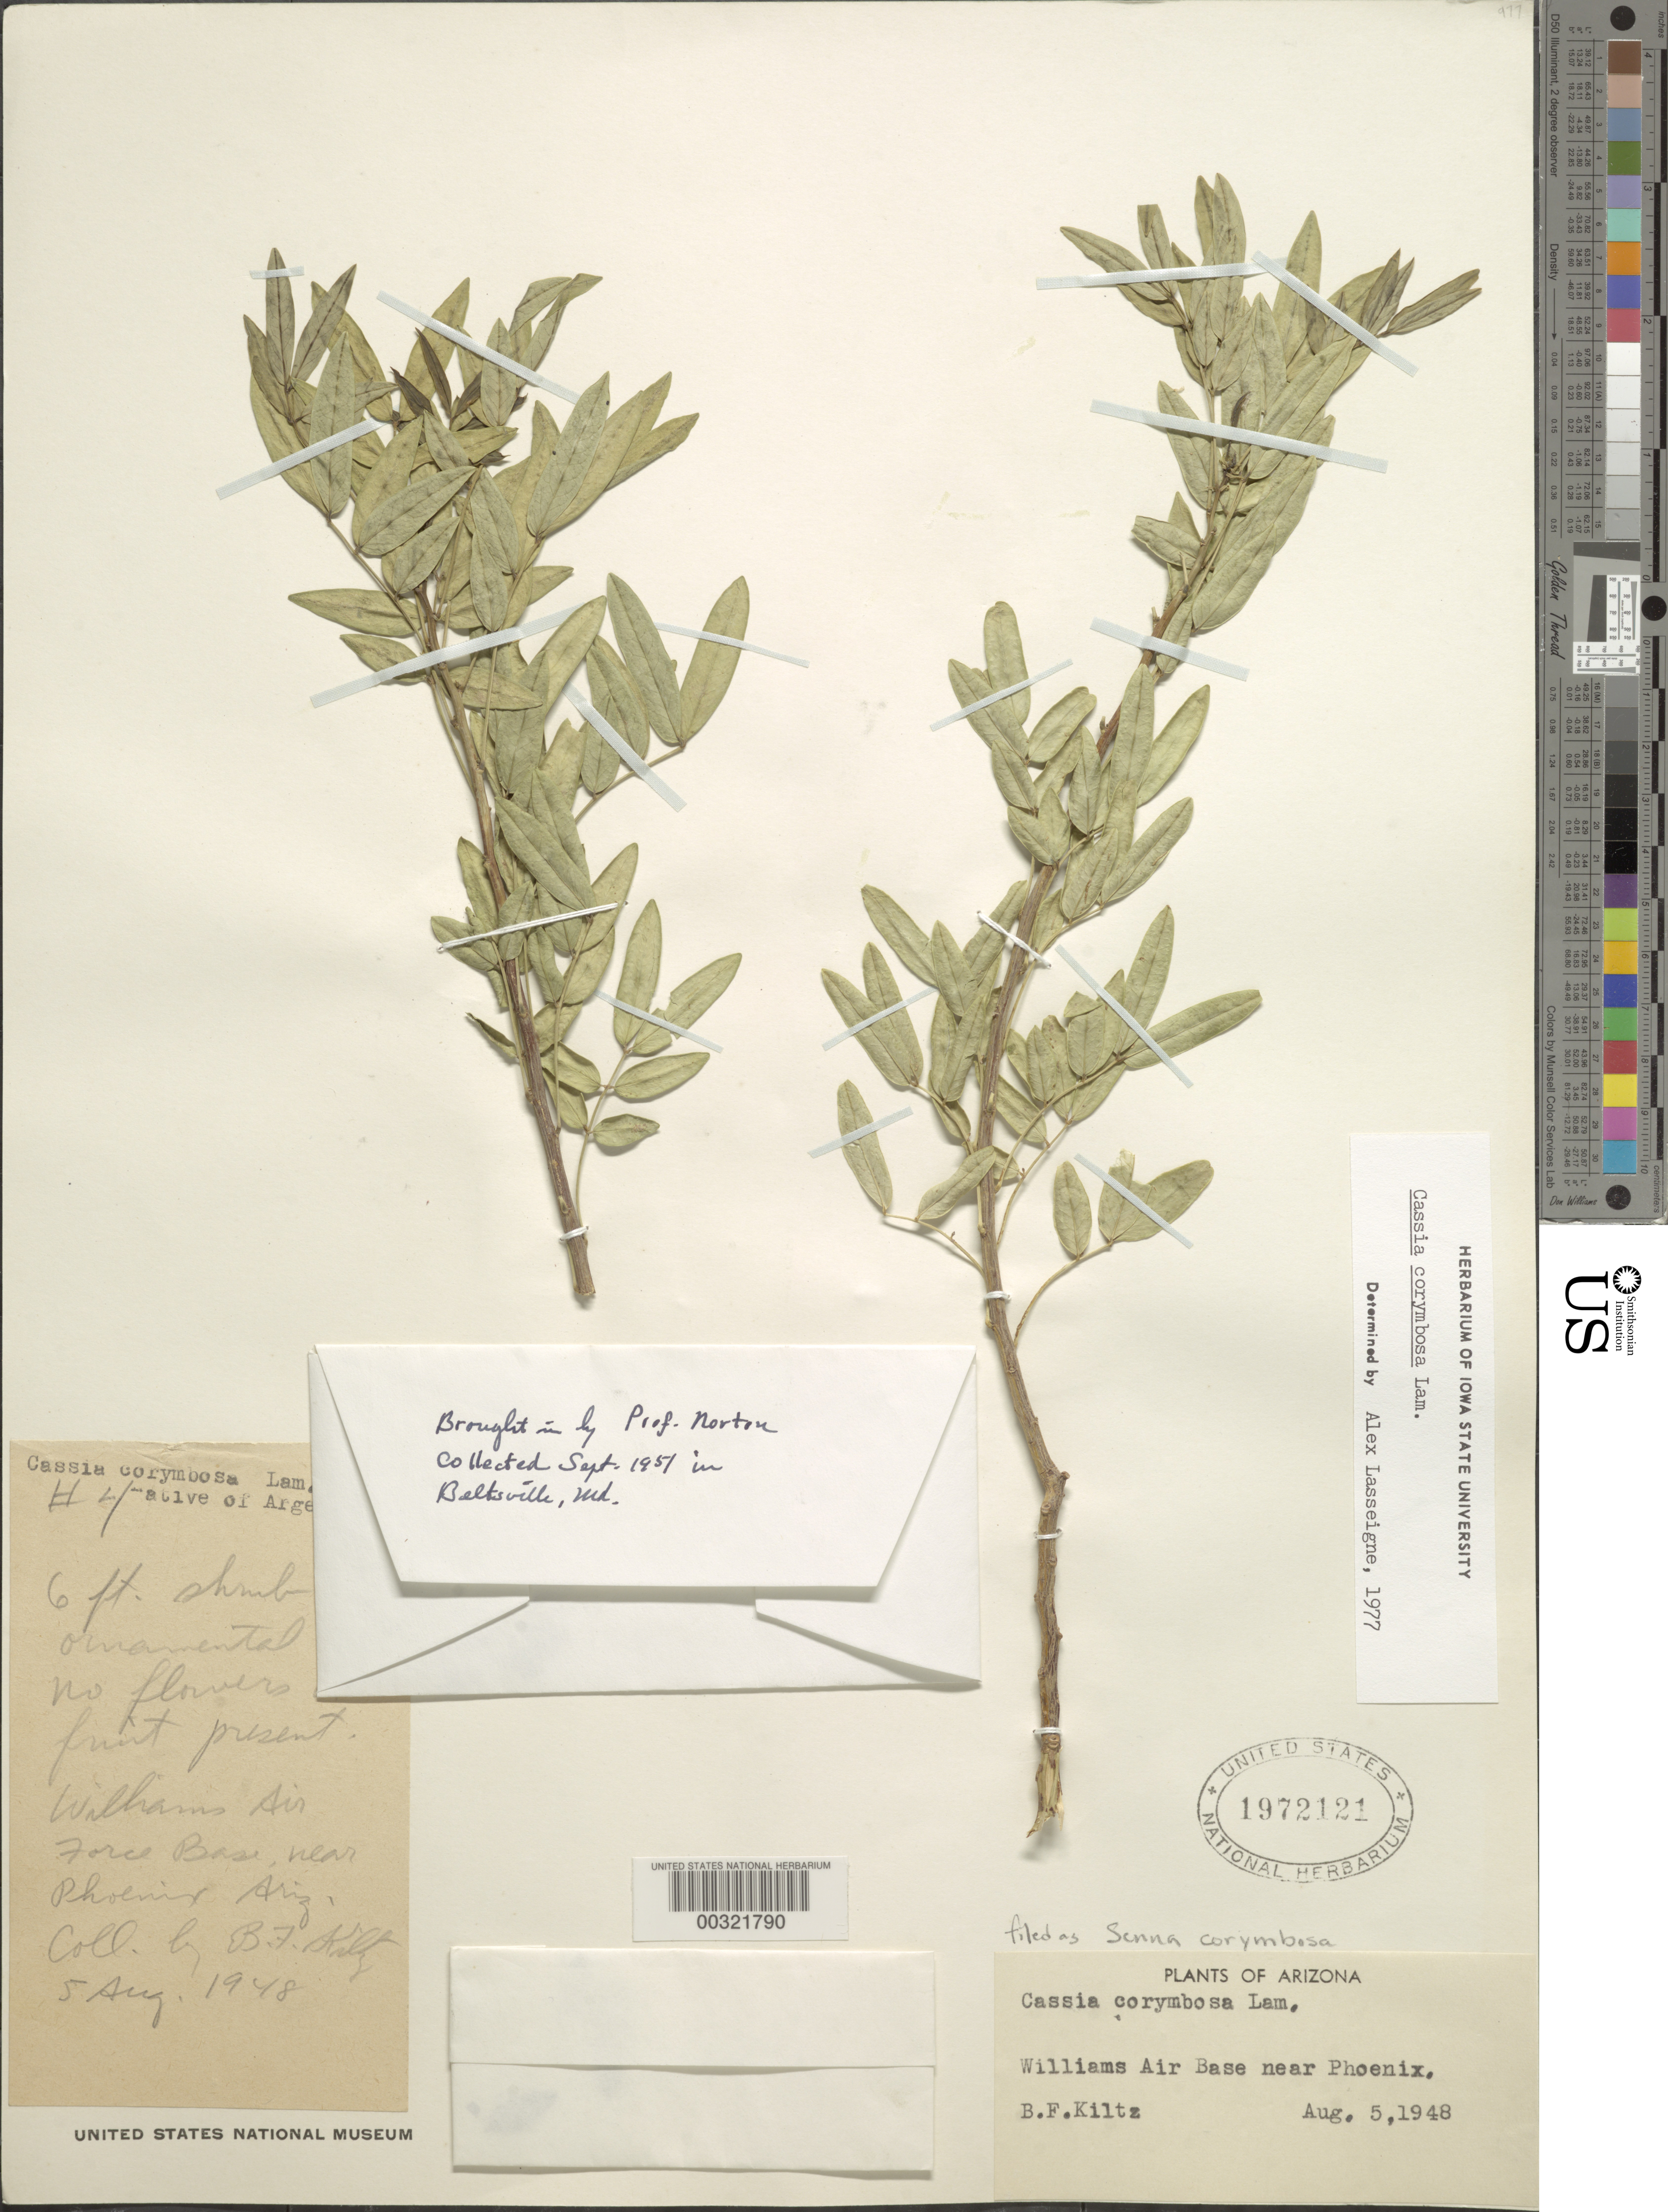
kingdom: Plantae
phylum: Tracheophyta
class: Magnoliopsida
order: Fabales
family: Fabaceae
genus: Senna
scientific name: Senna corymbosa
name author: (Lam.) H.S. Irwin & Barneby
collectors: B. Kiltz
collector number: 4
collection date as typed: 05 Aug 1948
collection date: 1948-08-05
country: United States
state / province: Arizona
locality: Williams air base near phoenix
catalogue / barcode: US 1972121